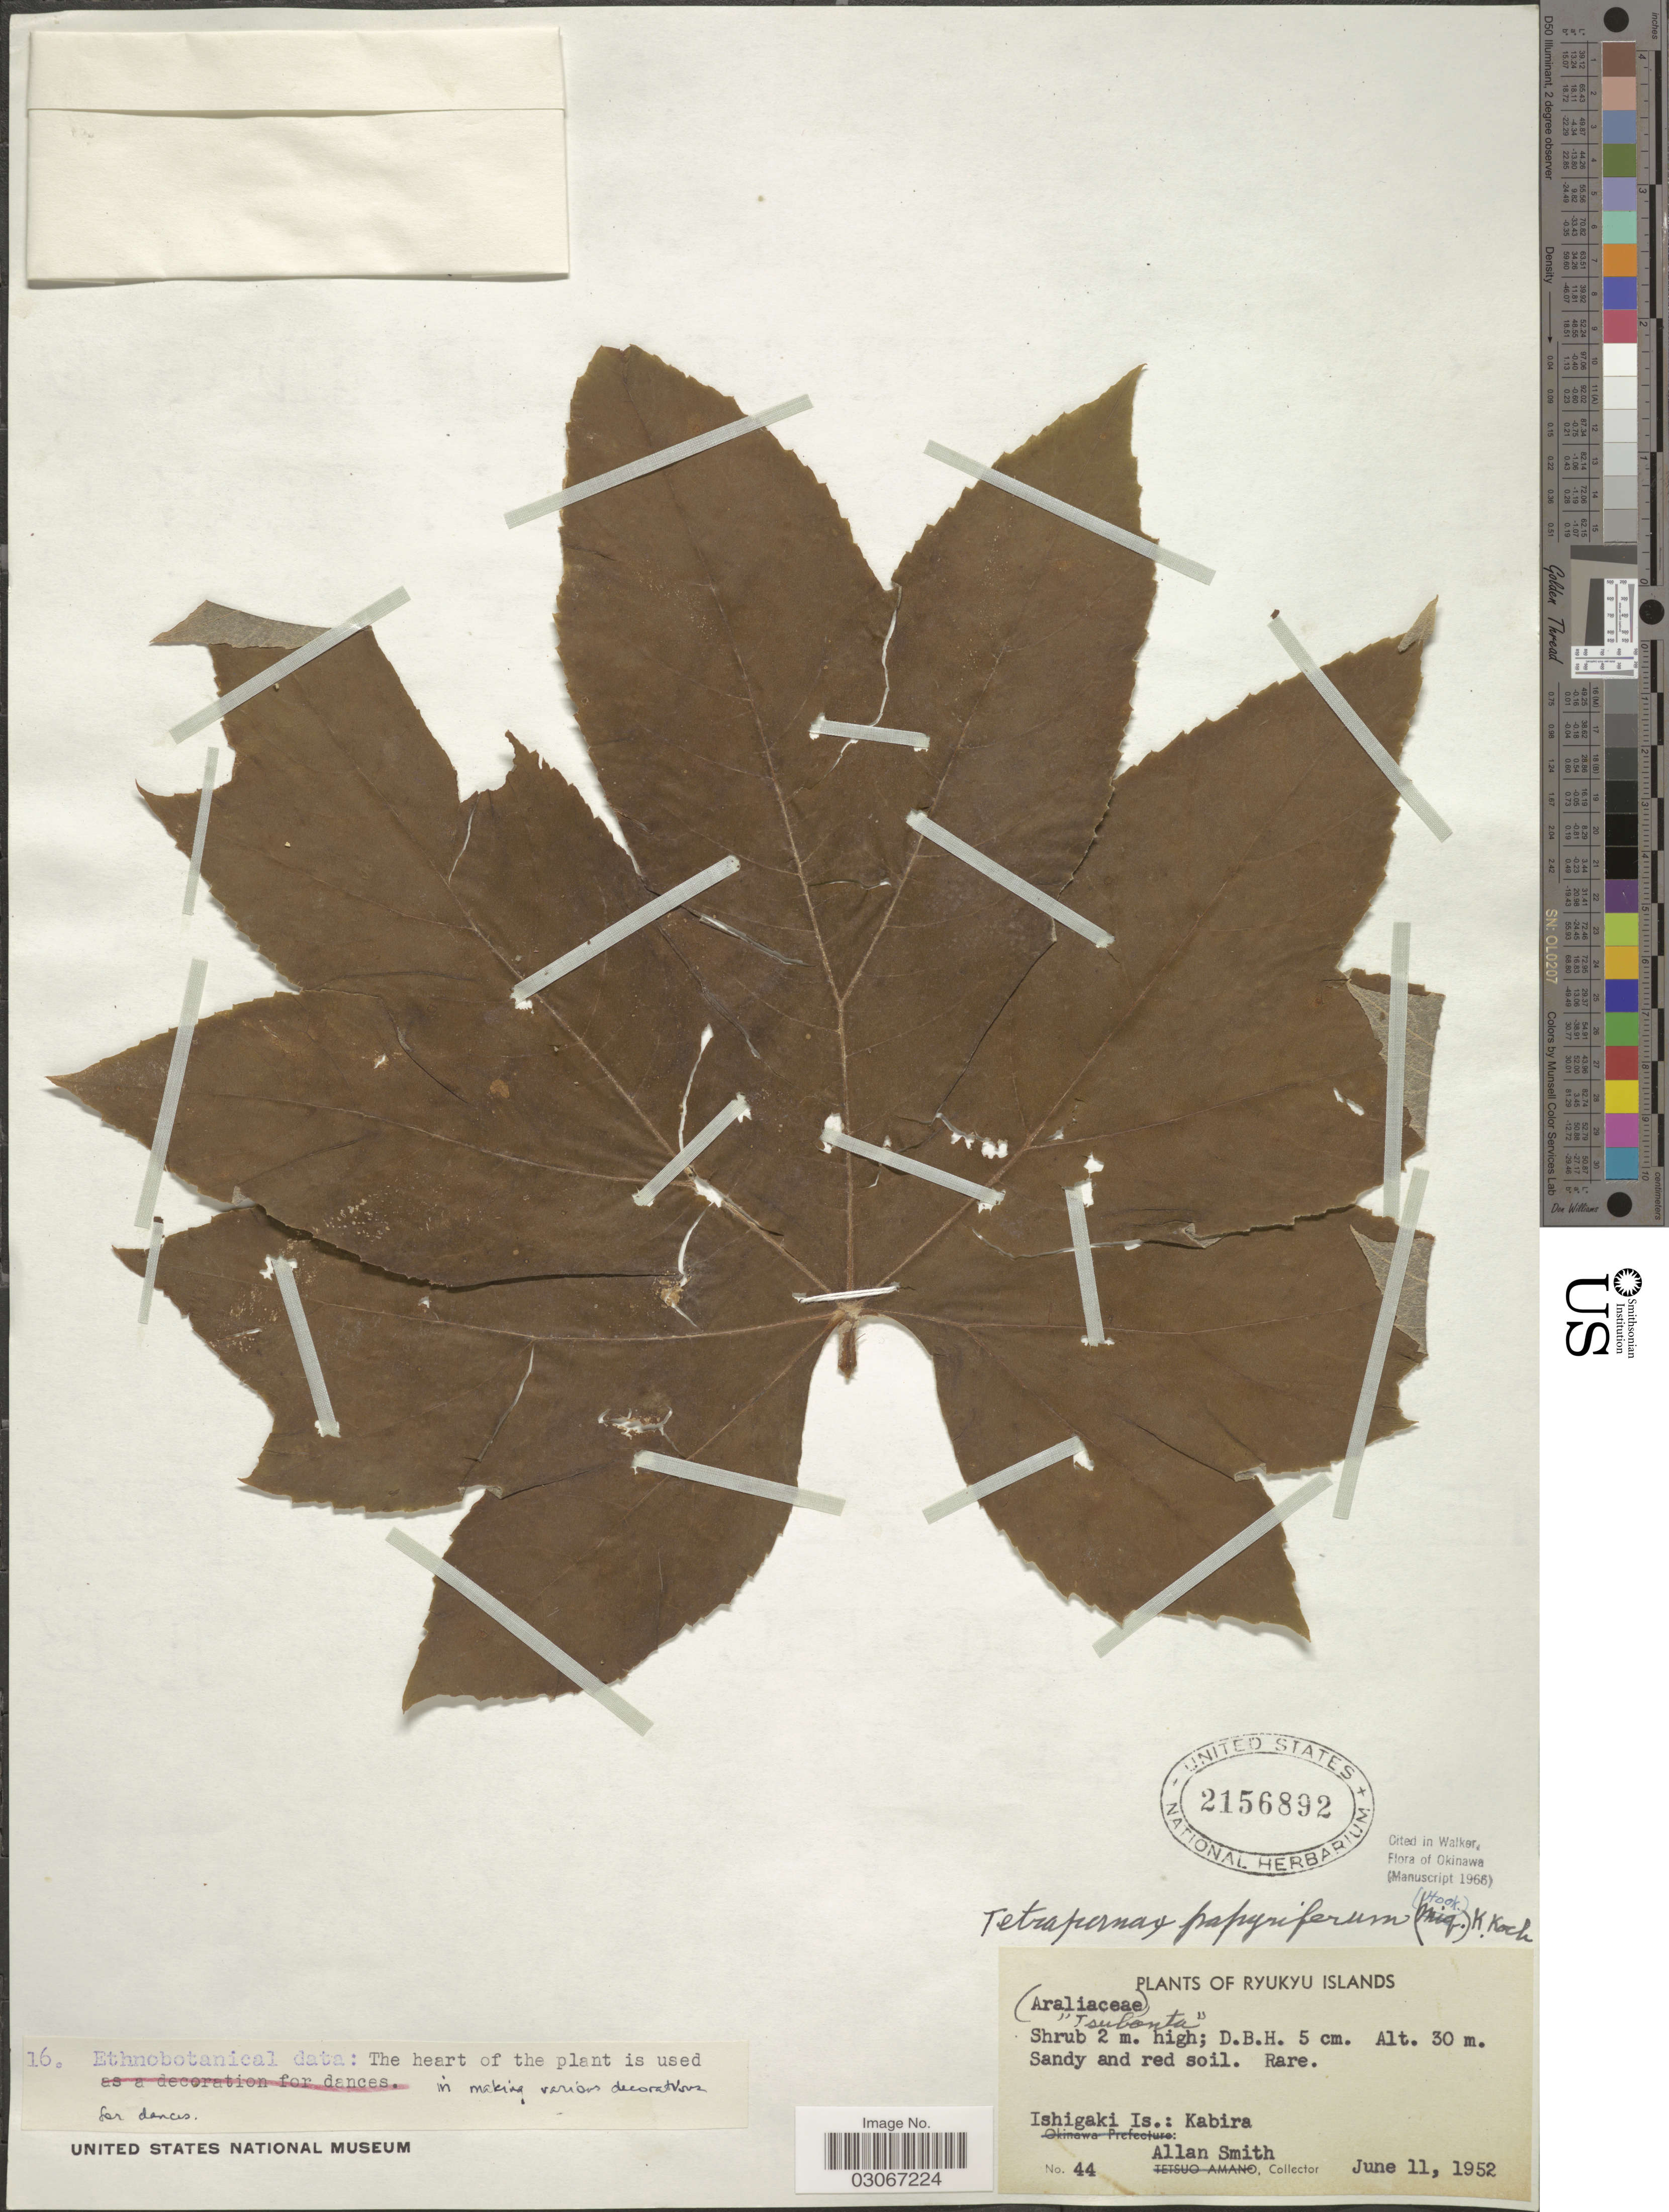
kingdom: Plantae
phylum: Tracheophyta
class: Magnoliopsida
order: Apiales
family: Araliaceae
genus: Tetrapanax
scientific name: Tetrapanax papyrifer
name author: (Hook.) K. Koch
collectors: A. Smith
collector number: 44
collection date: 1952-06-11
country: Japan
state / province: Okinawa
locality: Ryukyu Islands. Ishigaki Is.: Kabira.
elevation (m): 30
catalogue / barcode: US 2156892